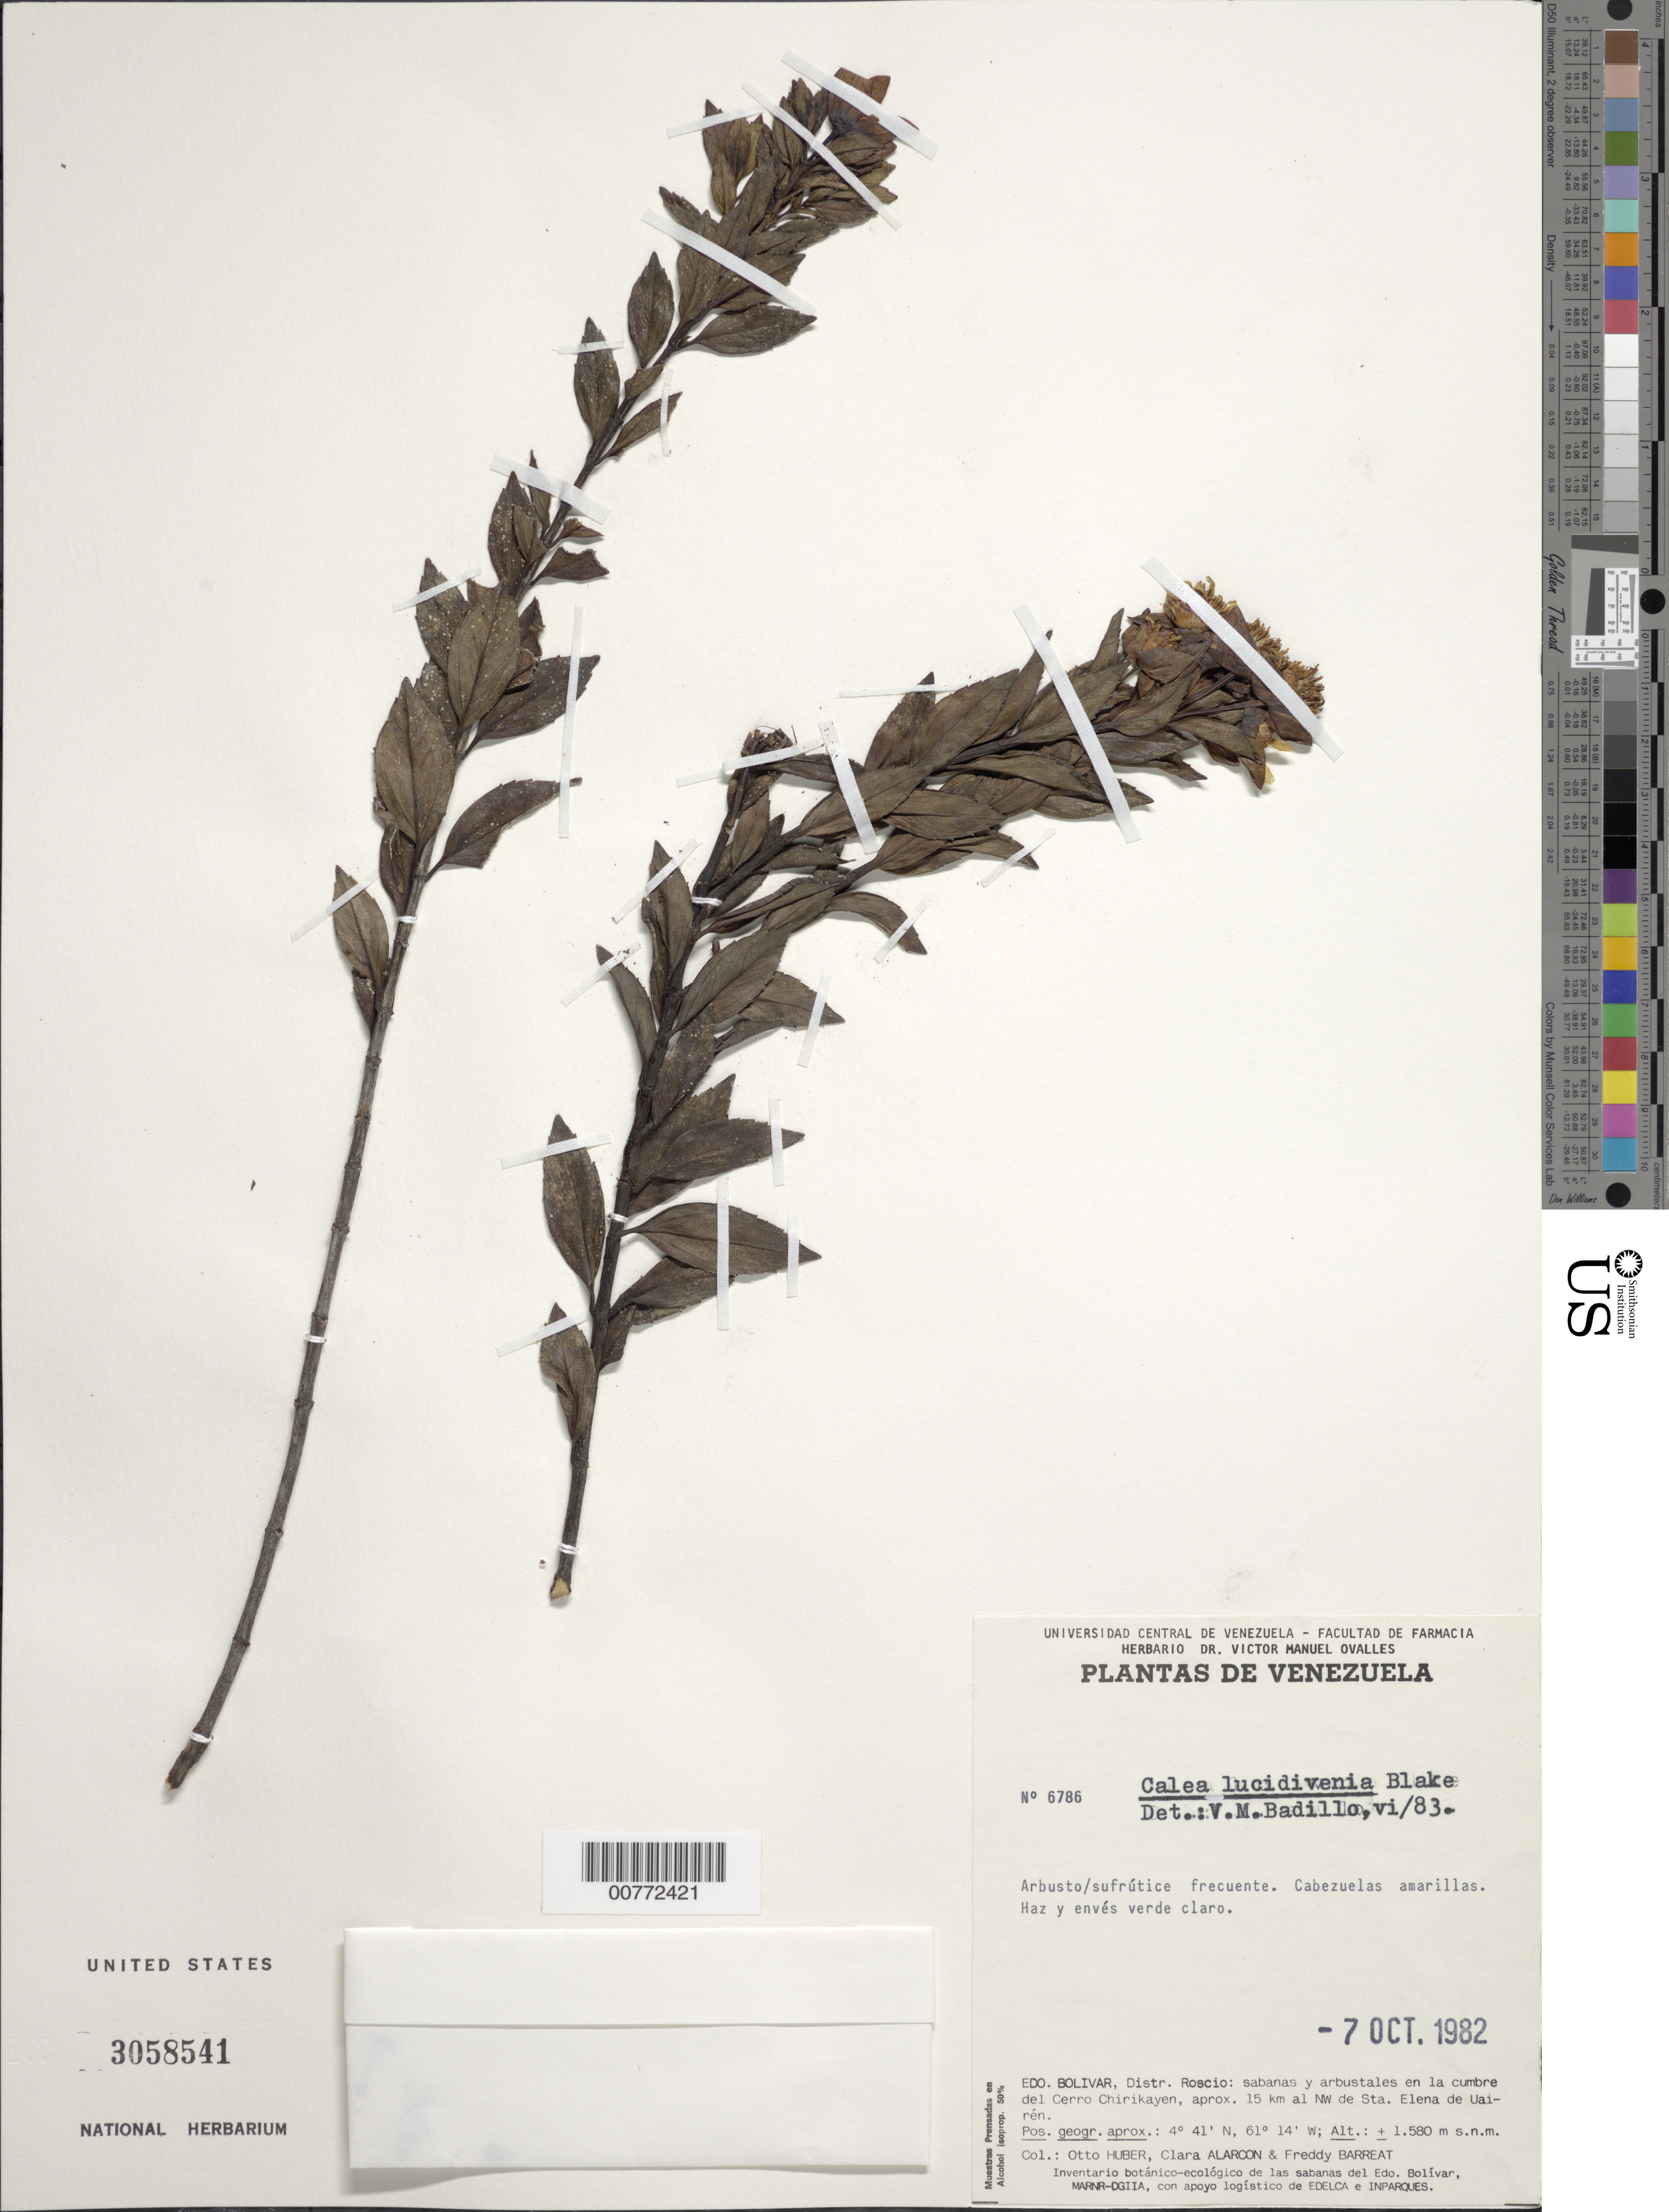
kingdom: Plantae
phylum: Tracheophyta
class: Magnoliopsida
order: Asterales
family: Asteraceae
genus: Calea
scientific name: Calea lucidivenia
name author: Gleason & S.F. Blake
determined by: Badillo, V. M.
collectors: O. Huber, C. Alarcon & F. Barreat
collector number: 6786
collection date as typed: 7-Oct-82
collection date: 1982-10-07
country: Venezuela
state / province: Bolívar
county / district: Roscio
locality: Cerro Chirikayen, 15 km NW de Sta. Elena de Uairén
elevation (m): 1580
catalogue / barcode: US 3058541